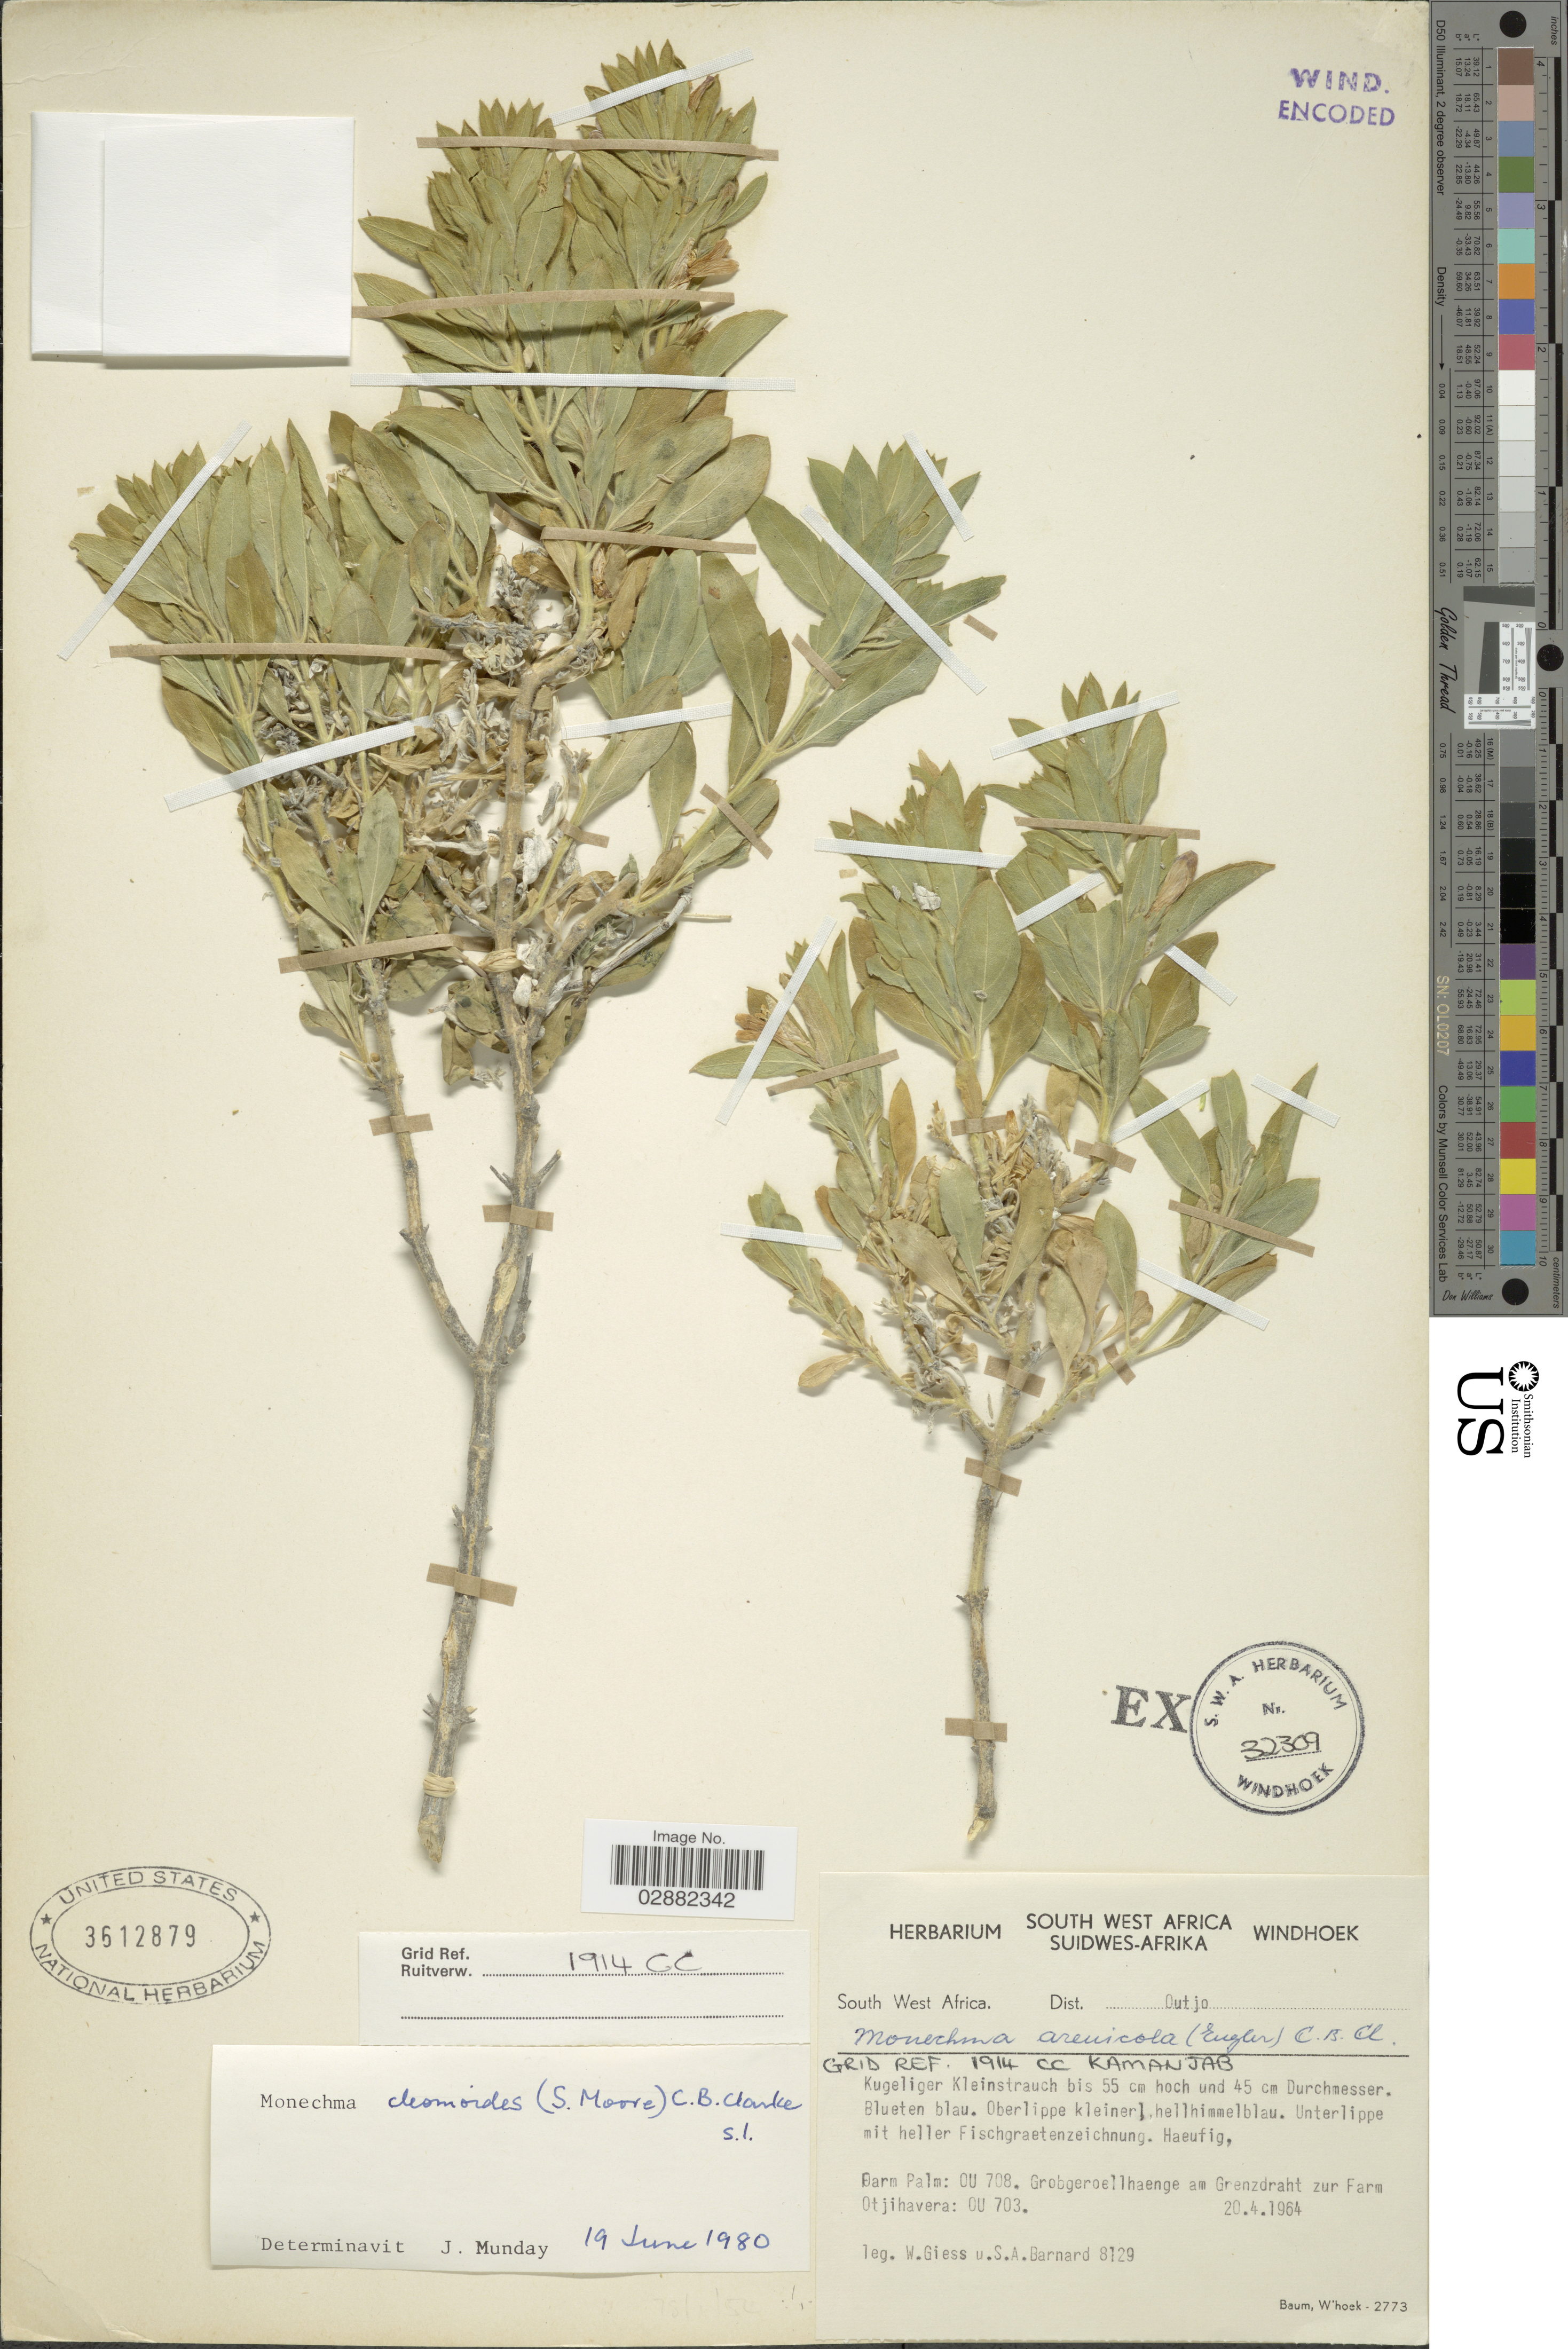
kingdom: Plantae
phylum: Tracheophyta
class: Magnoliopsida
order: Lamiales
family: Acanthaceae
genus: Justicia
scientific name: Justicia cleomoides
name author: S. Moore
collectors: W. Giess & S. Barnard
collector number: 8129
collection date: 1964-04-20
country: Namibia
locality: South West Africa. Dist. Outjo. Farm Palm: OU 708. Grobgeroellhaenge am Grenzdraht zur Farm Otjihavera: OU 703. Baum, W ' hoek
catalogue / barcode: US 3612879